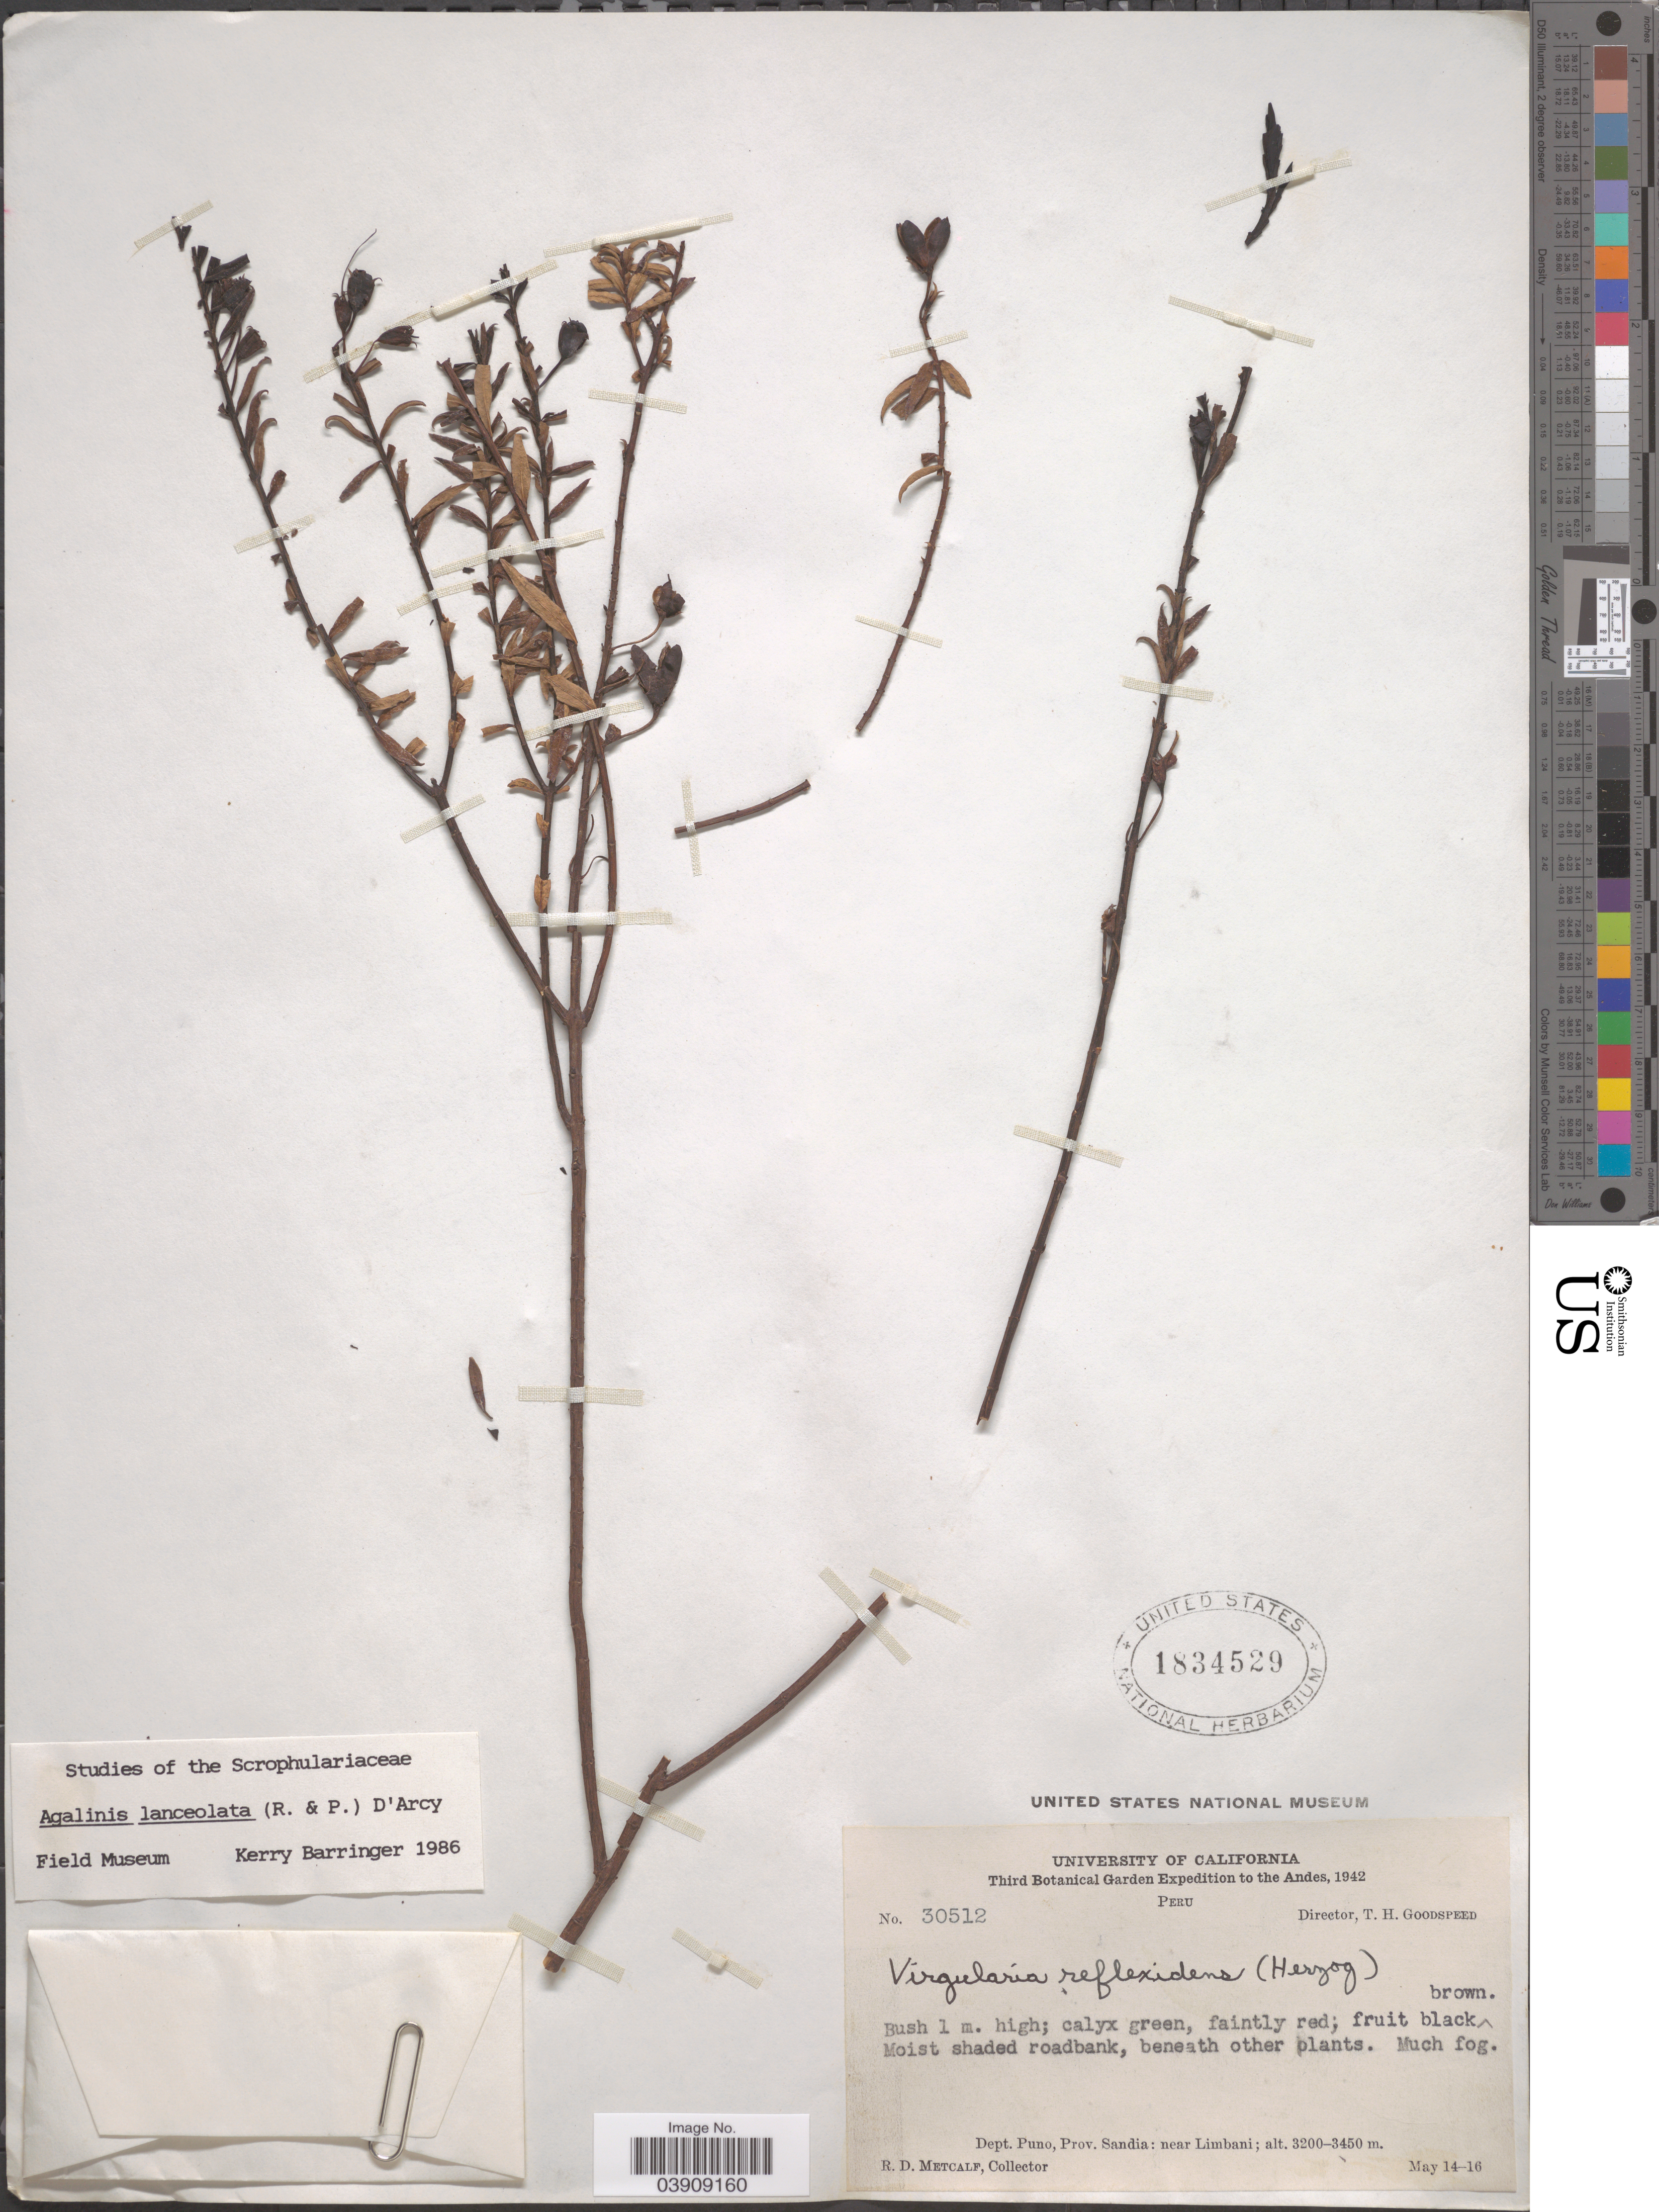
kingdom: Plantae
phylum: Tracheophyta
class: Magnoliopsida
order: Lamiales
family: Orobanchaceae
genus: Agalinis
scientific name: Agalinis lanceolata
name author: (Ruiz & Pav.) D'Arcy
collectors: R. D. Metcalf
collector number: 30512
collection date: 1942-05-14/1942-05-16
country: Peru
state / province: Puno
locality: The Andes. Dept. Puno, Prov. Sandia: near Limbani.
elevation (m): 3200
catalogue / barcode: US 1834529